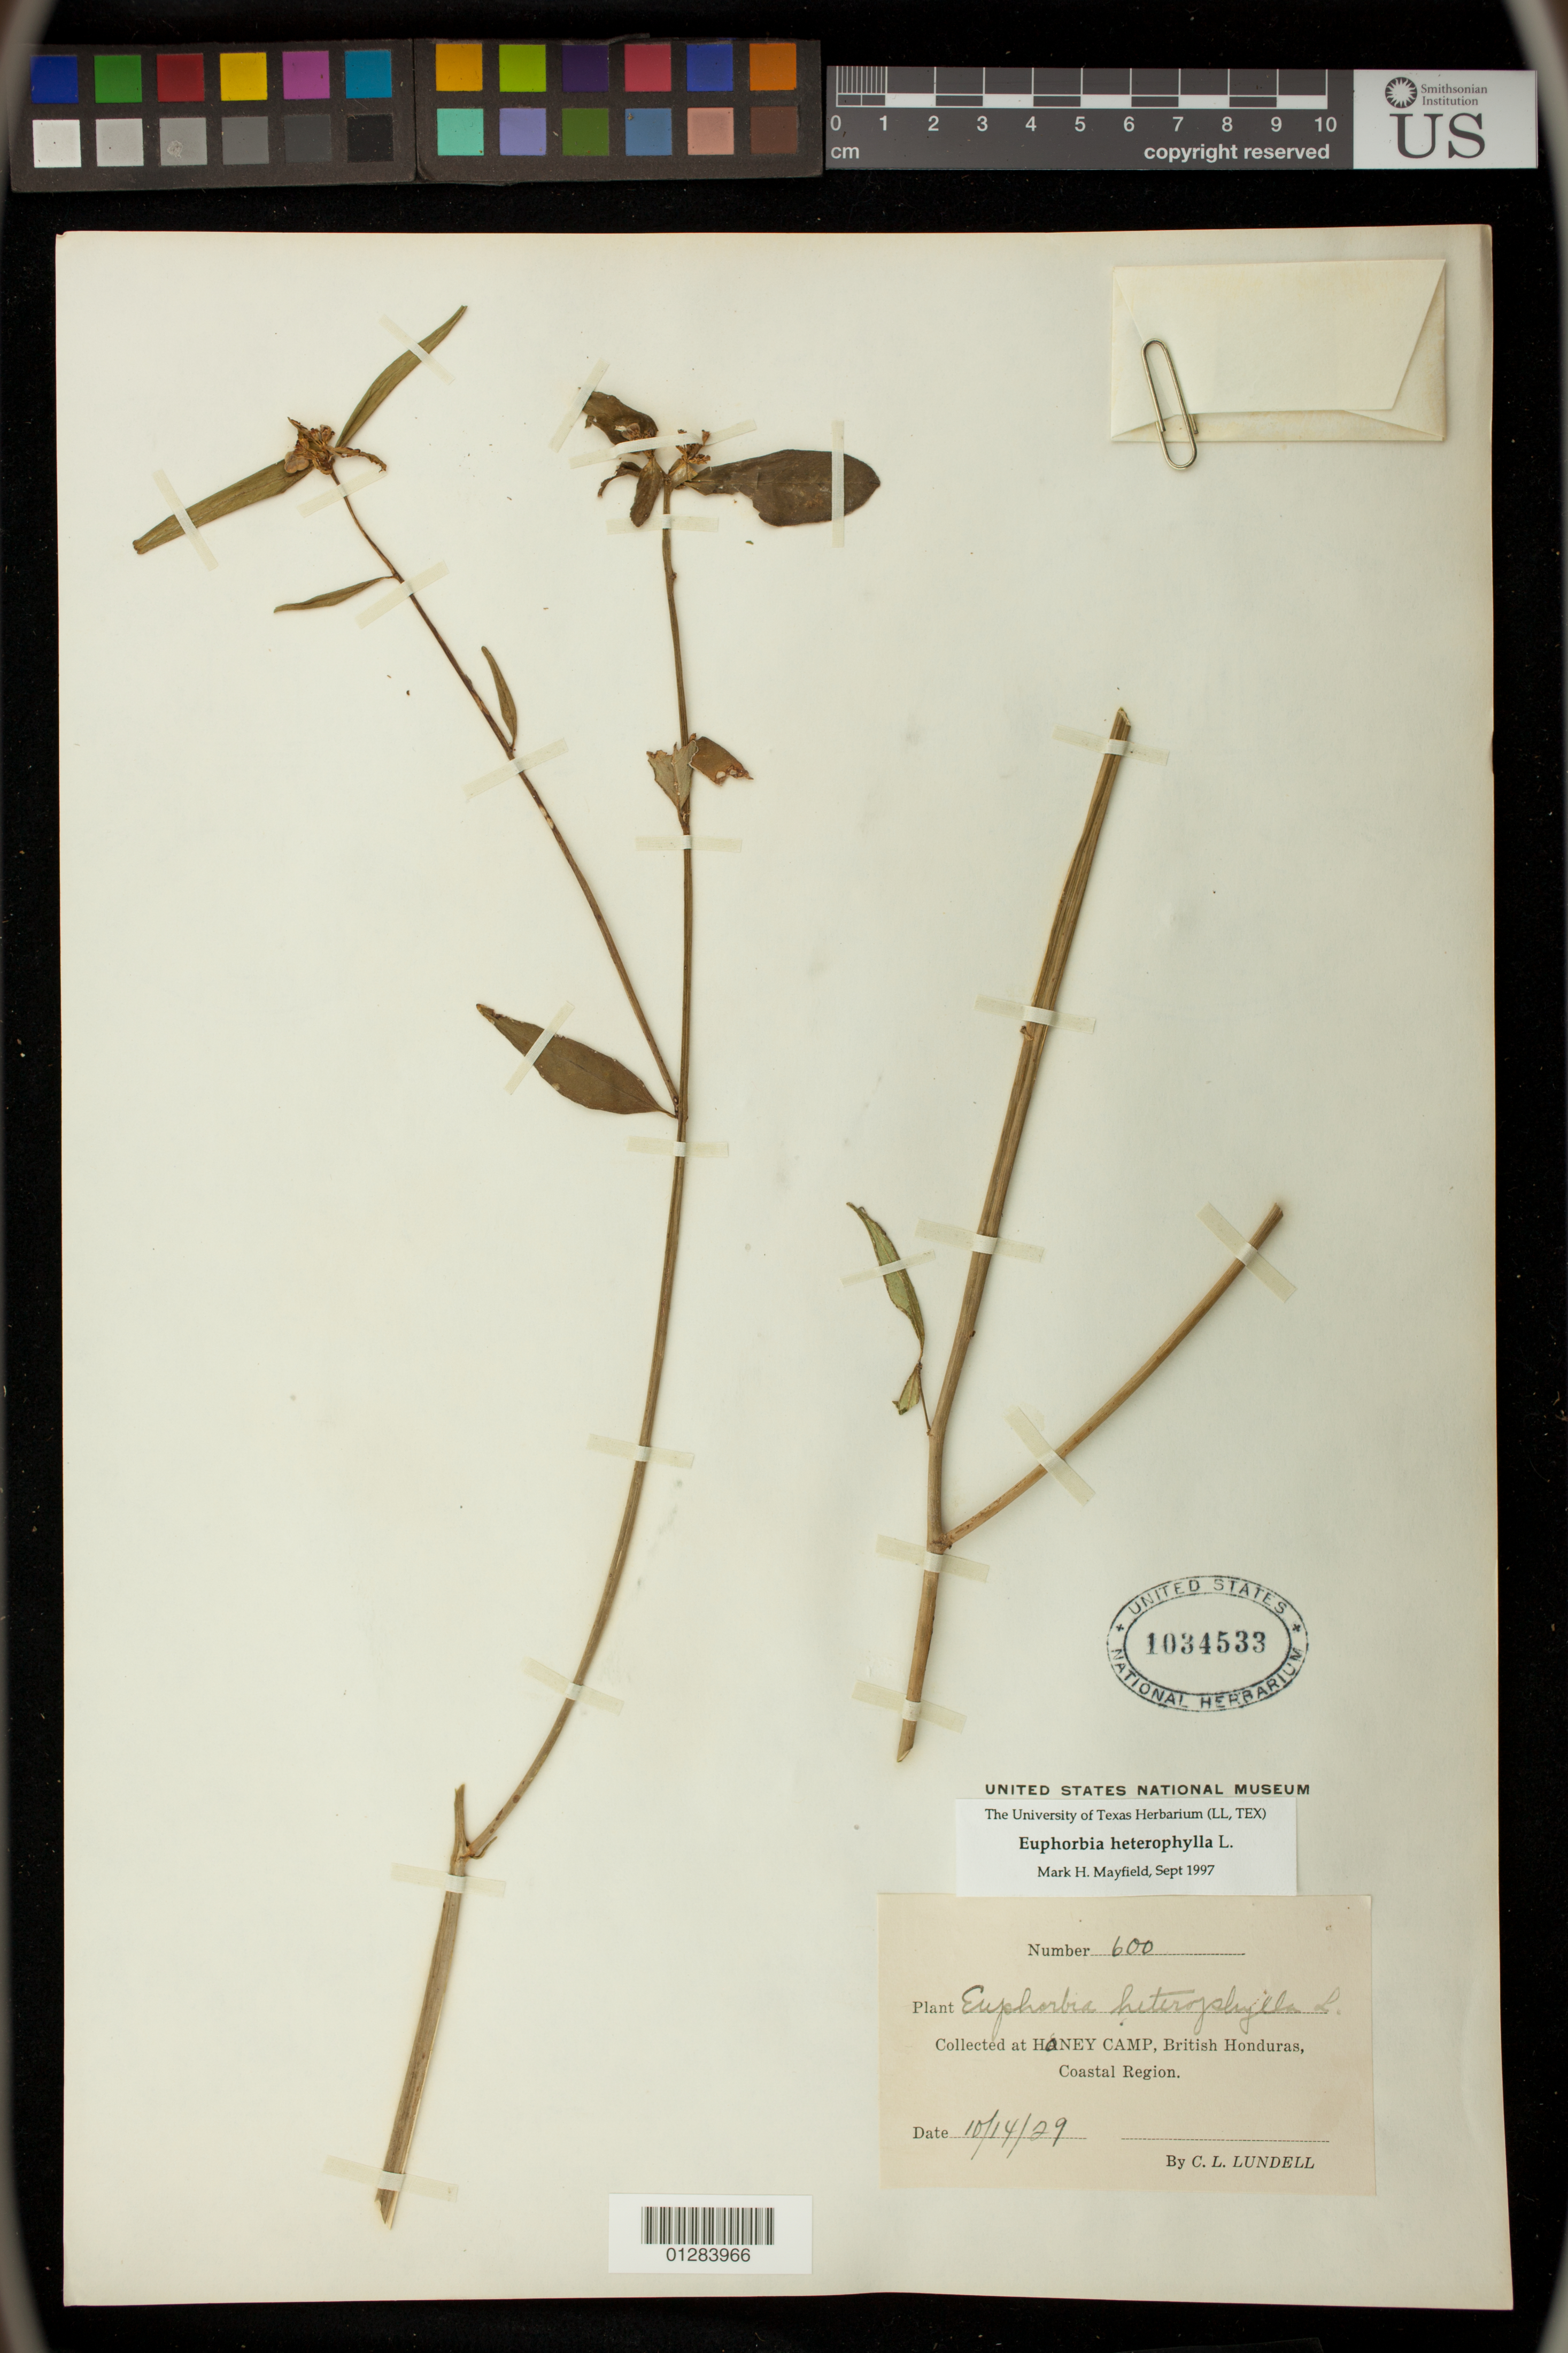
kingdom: Plantae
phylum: Tracheophyta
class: Magnoliopsida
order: Malpighiales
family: Euphorbiaceae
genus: Euphorbia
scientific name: Euphorbia heterophylla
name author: L.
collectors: C. L. Lundell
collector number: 600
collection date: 1929-10-14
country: Belize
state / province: Orange Walk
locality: Honey Camp, Coastal Region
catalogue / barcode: US 1034533